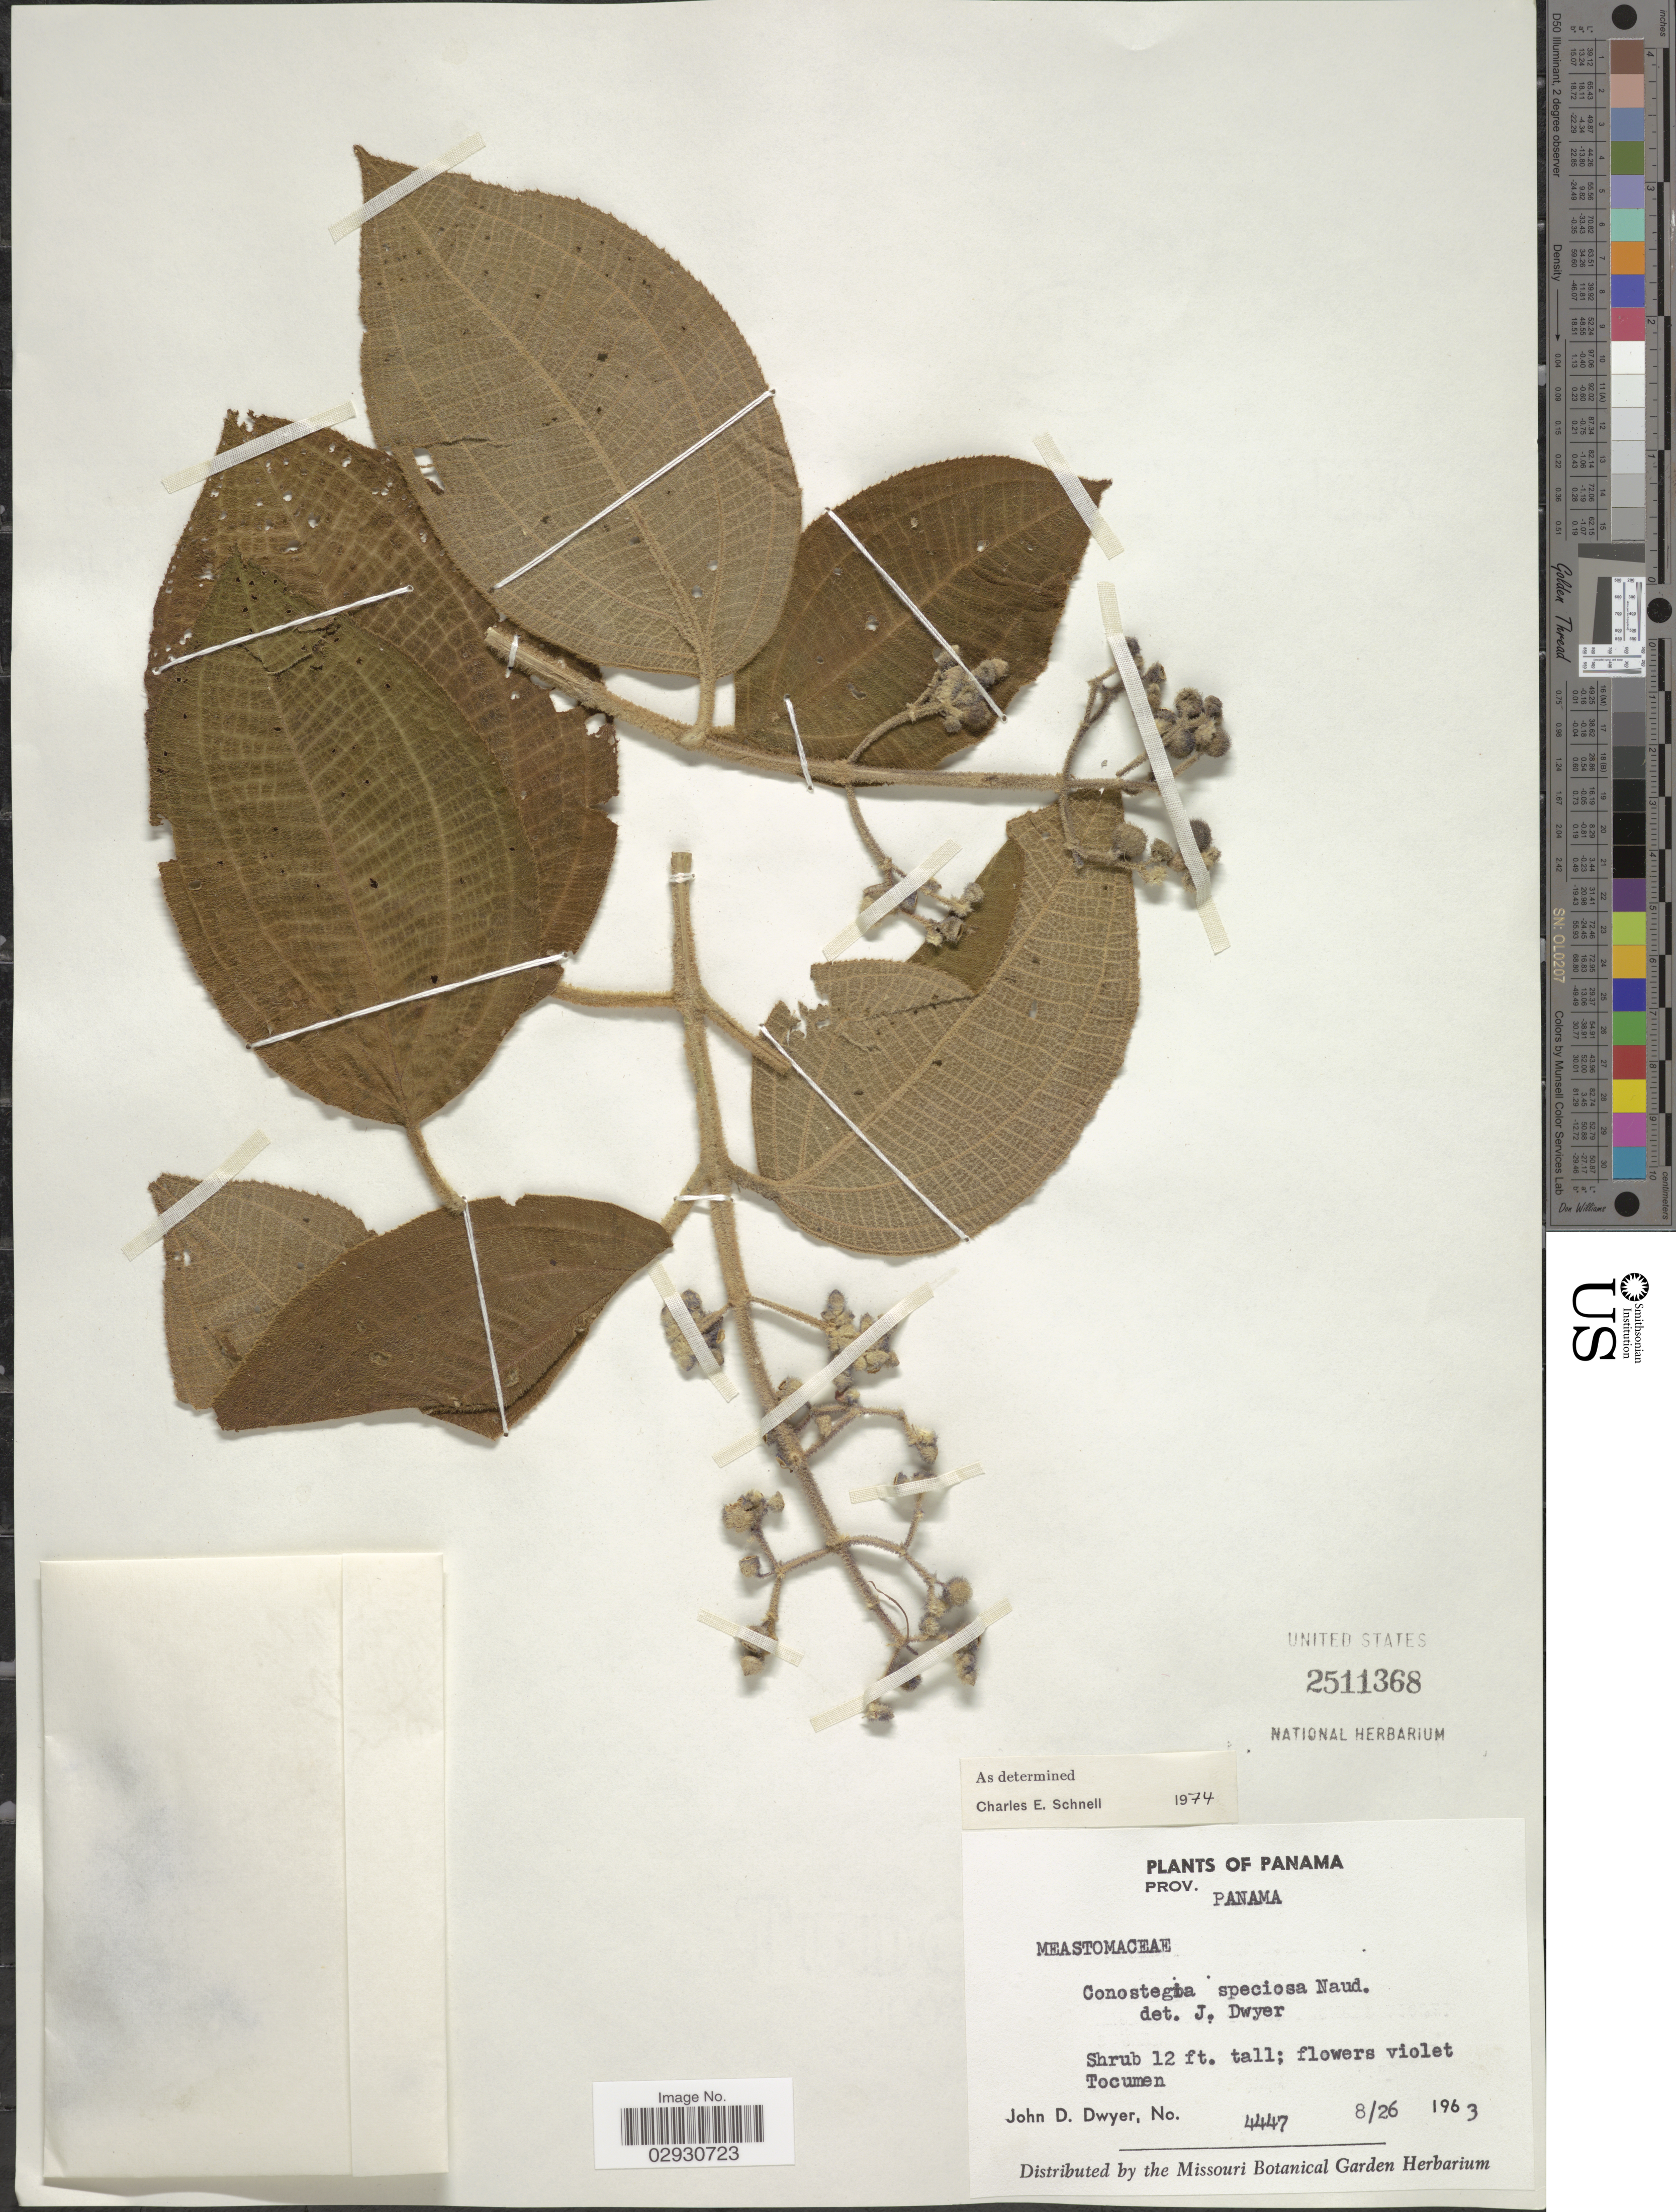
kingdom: Plantae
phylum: Tracheophyta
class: Magnoliopsida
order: Myrtales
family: Melastomataceae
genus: Conostegia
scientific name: Conostegia speciosa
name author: Naudin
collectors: J. D. Dwyer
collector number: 4447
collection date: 1963-08-26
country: Panama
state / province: Panamá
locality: Prov. Panama. Tocumen.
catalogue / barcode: US 2511368